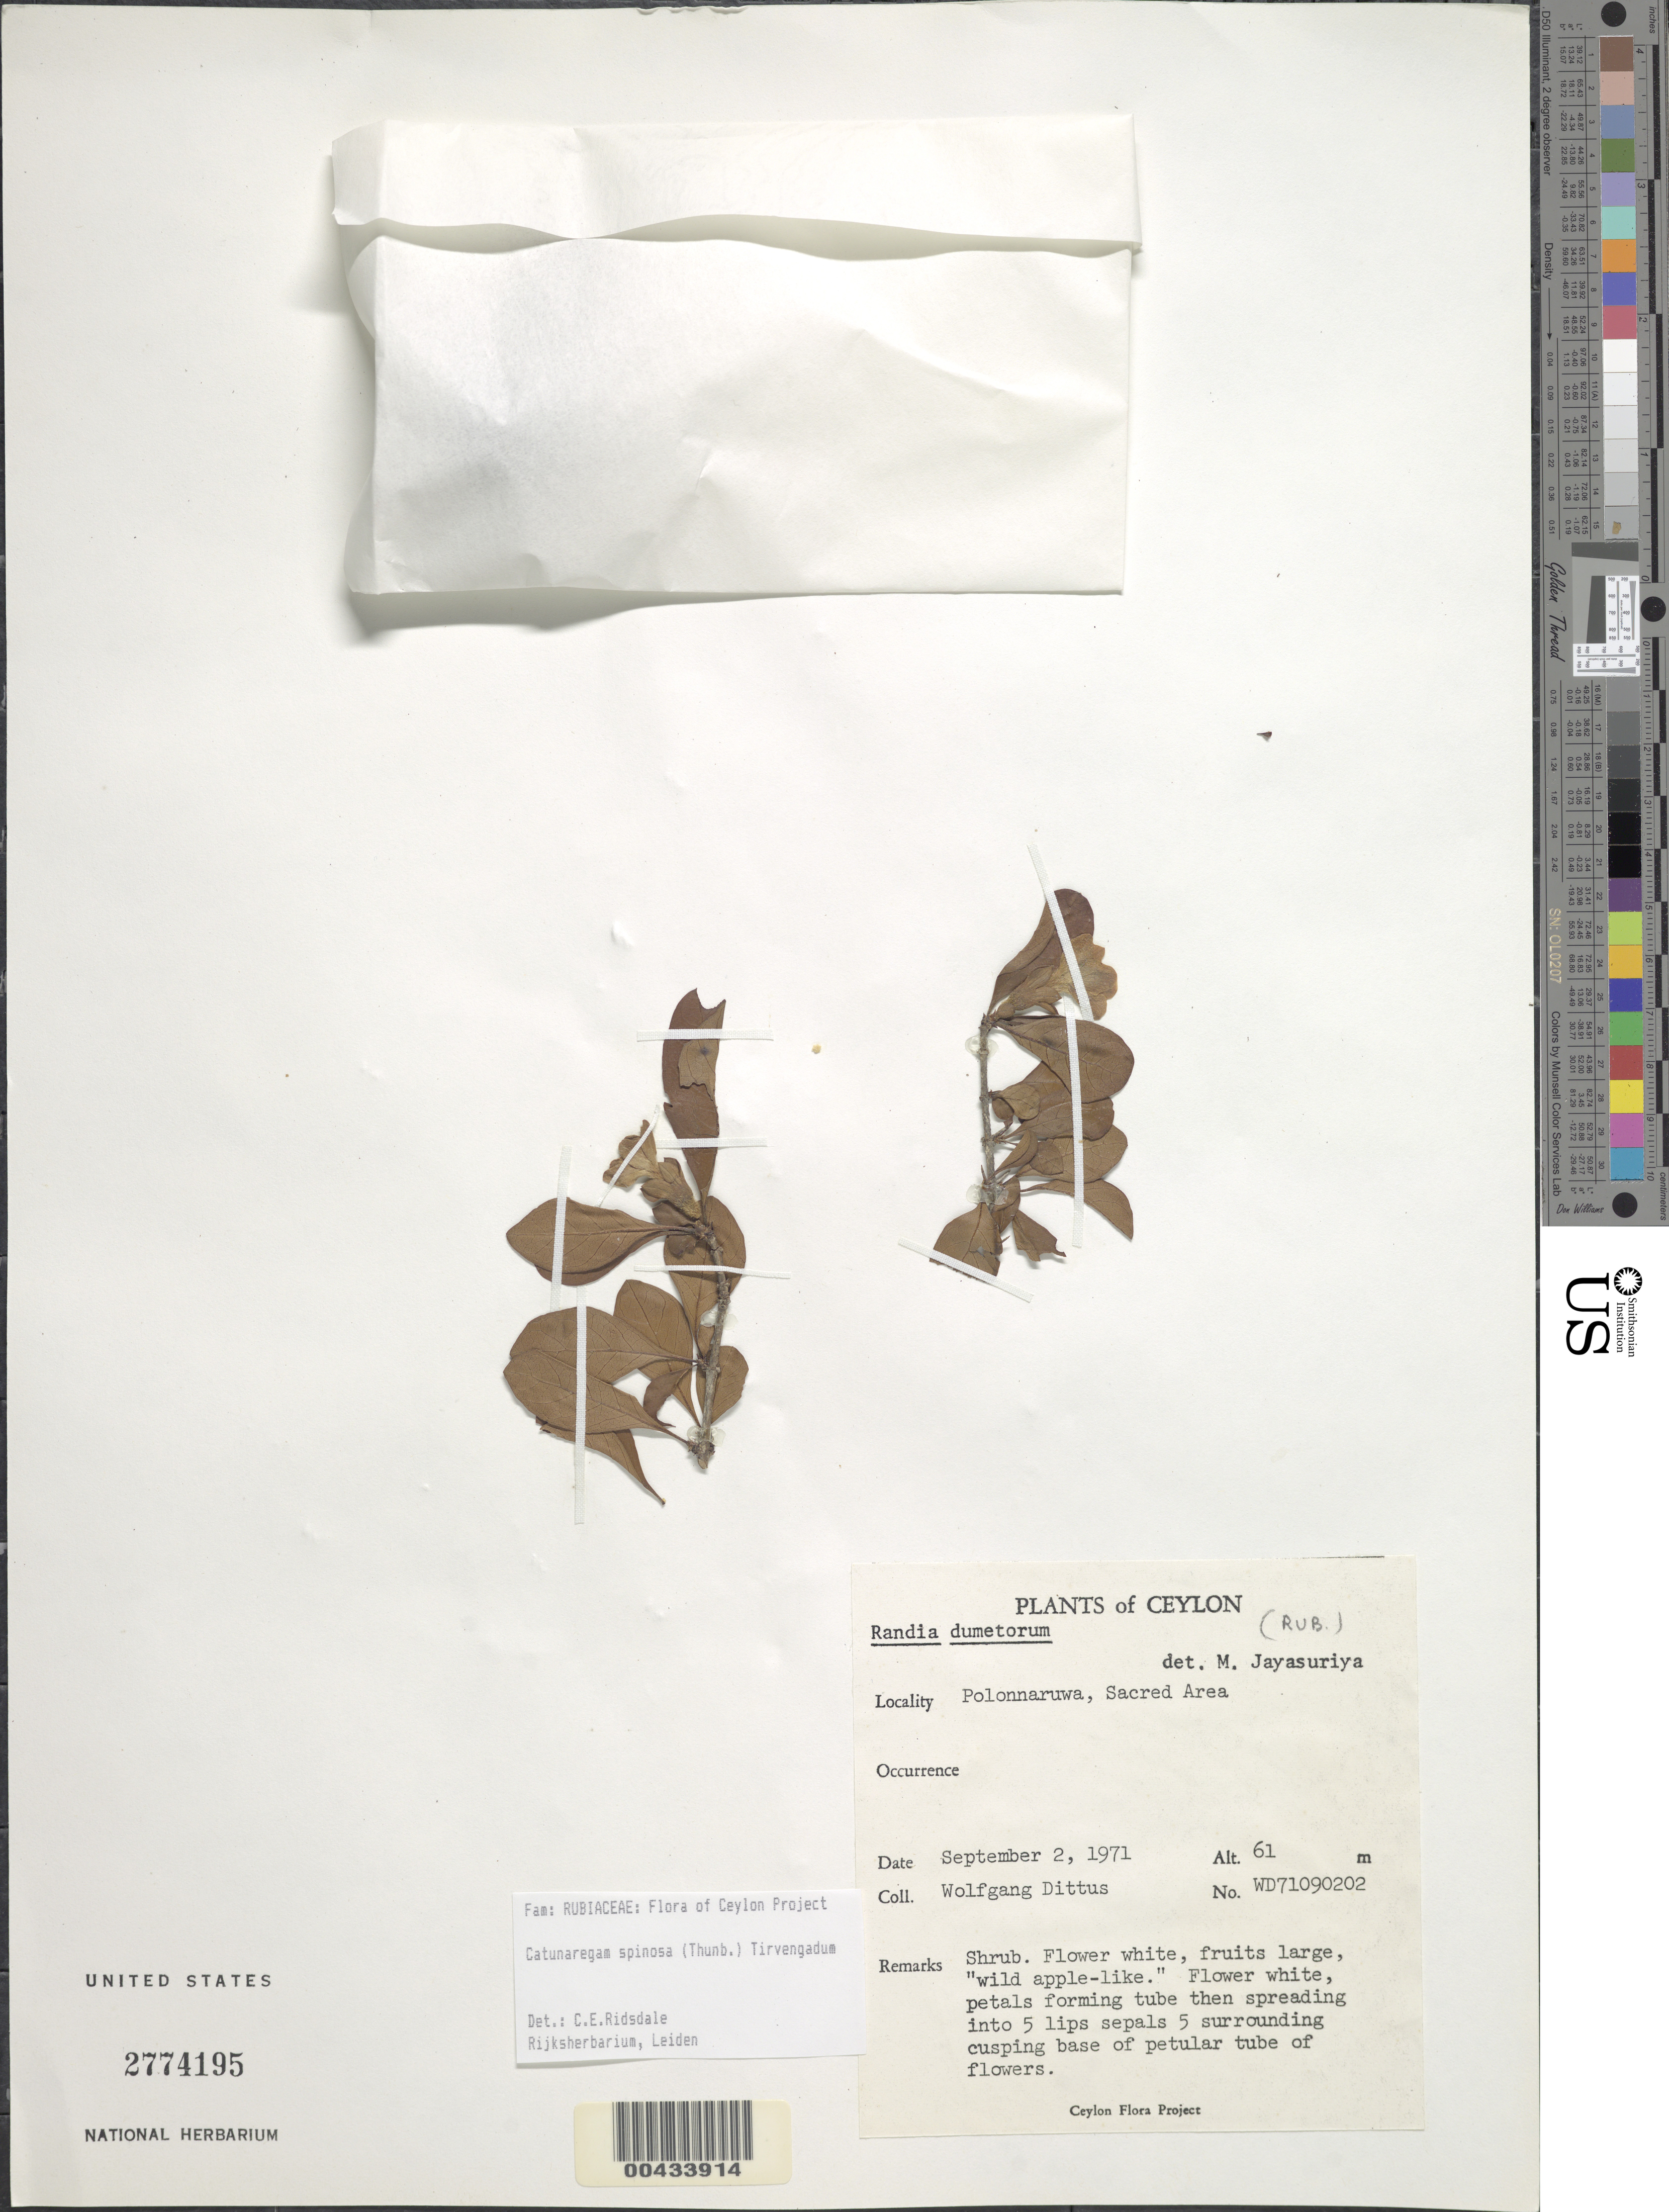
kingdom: Plantae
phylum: Tracheophyta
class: Magnoliopsida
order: Gentianales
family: Rubiaceae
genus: Catunaregam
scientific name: Catunaregam spinosa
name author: (Thunb.) Tirveng.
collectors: W. Dittus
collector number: WD71090202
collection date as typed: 02 Sep 1971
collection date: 1971-09-02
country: Sri Lanka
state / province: North Central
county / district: Polonnaruwa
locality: Polonnaruwa Sacred Area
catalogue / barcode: US 2774195